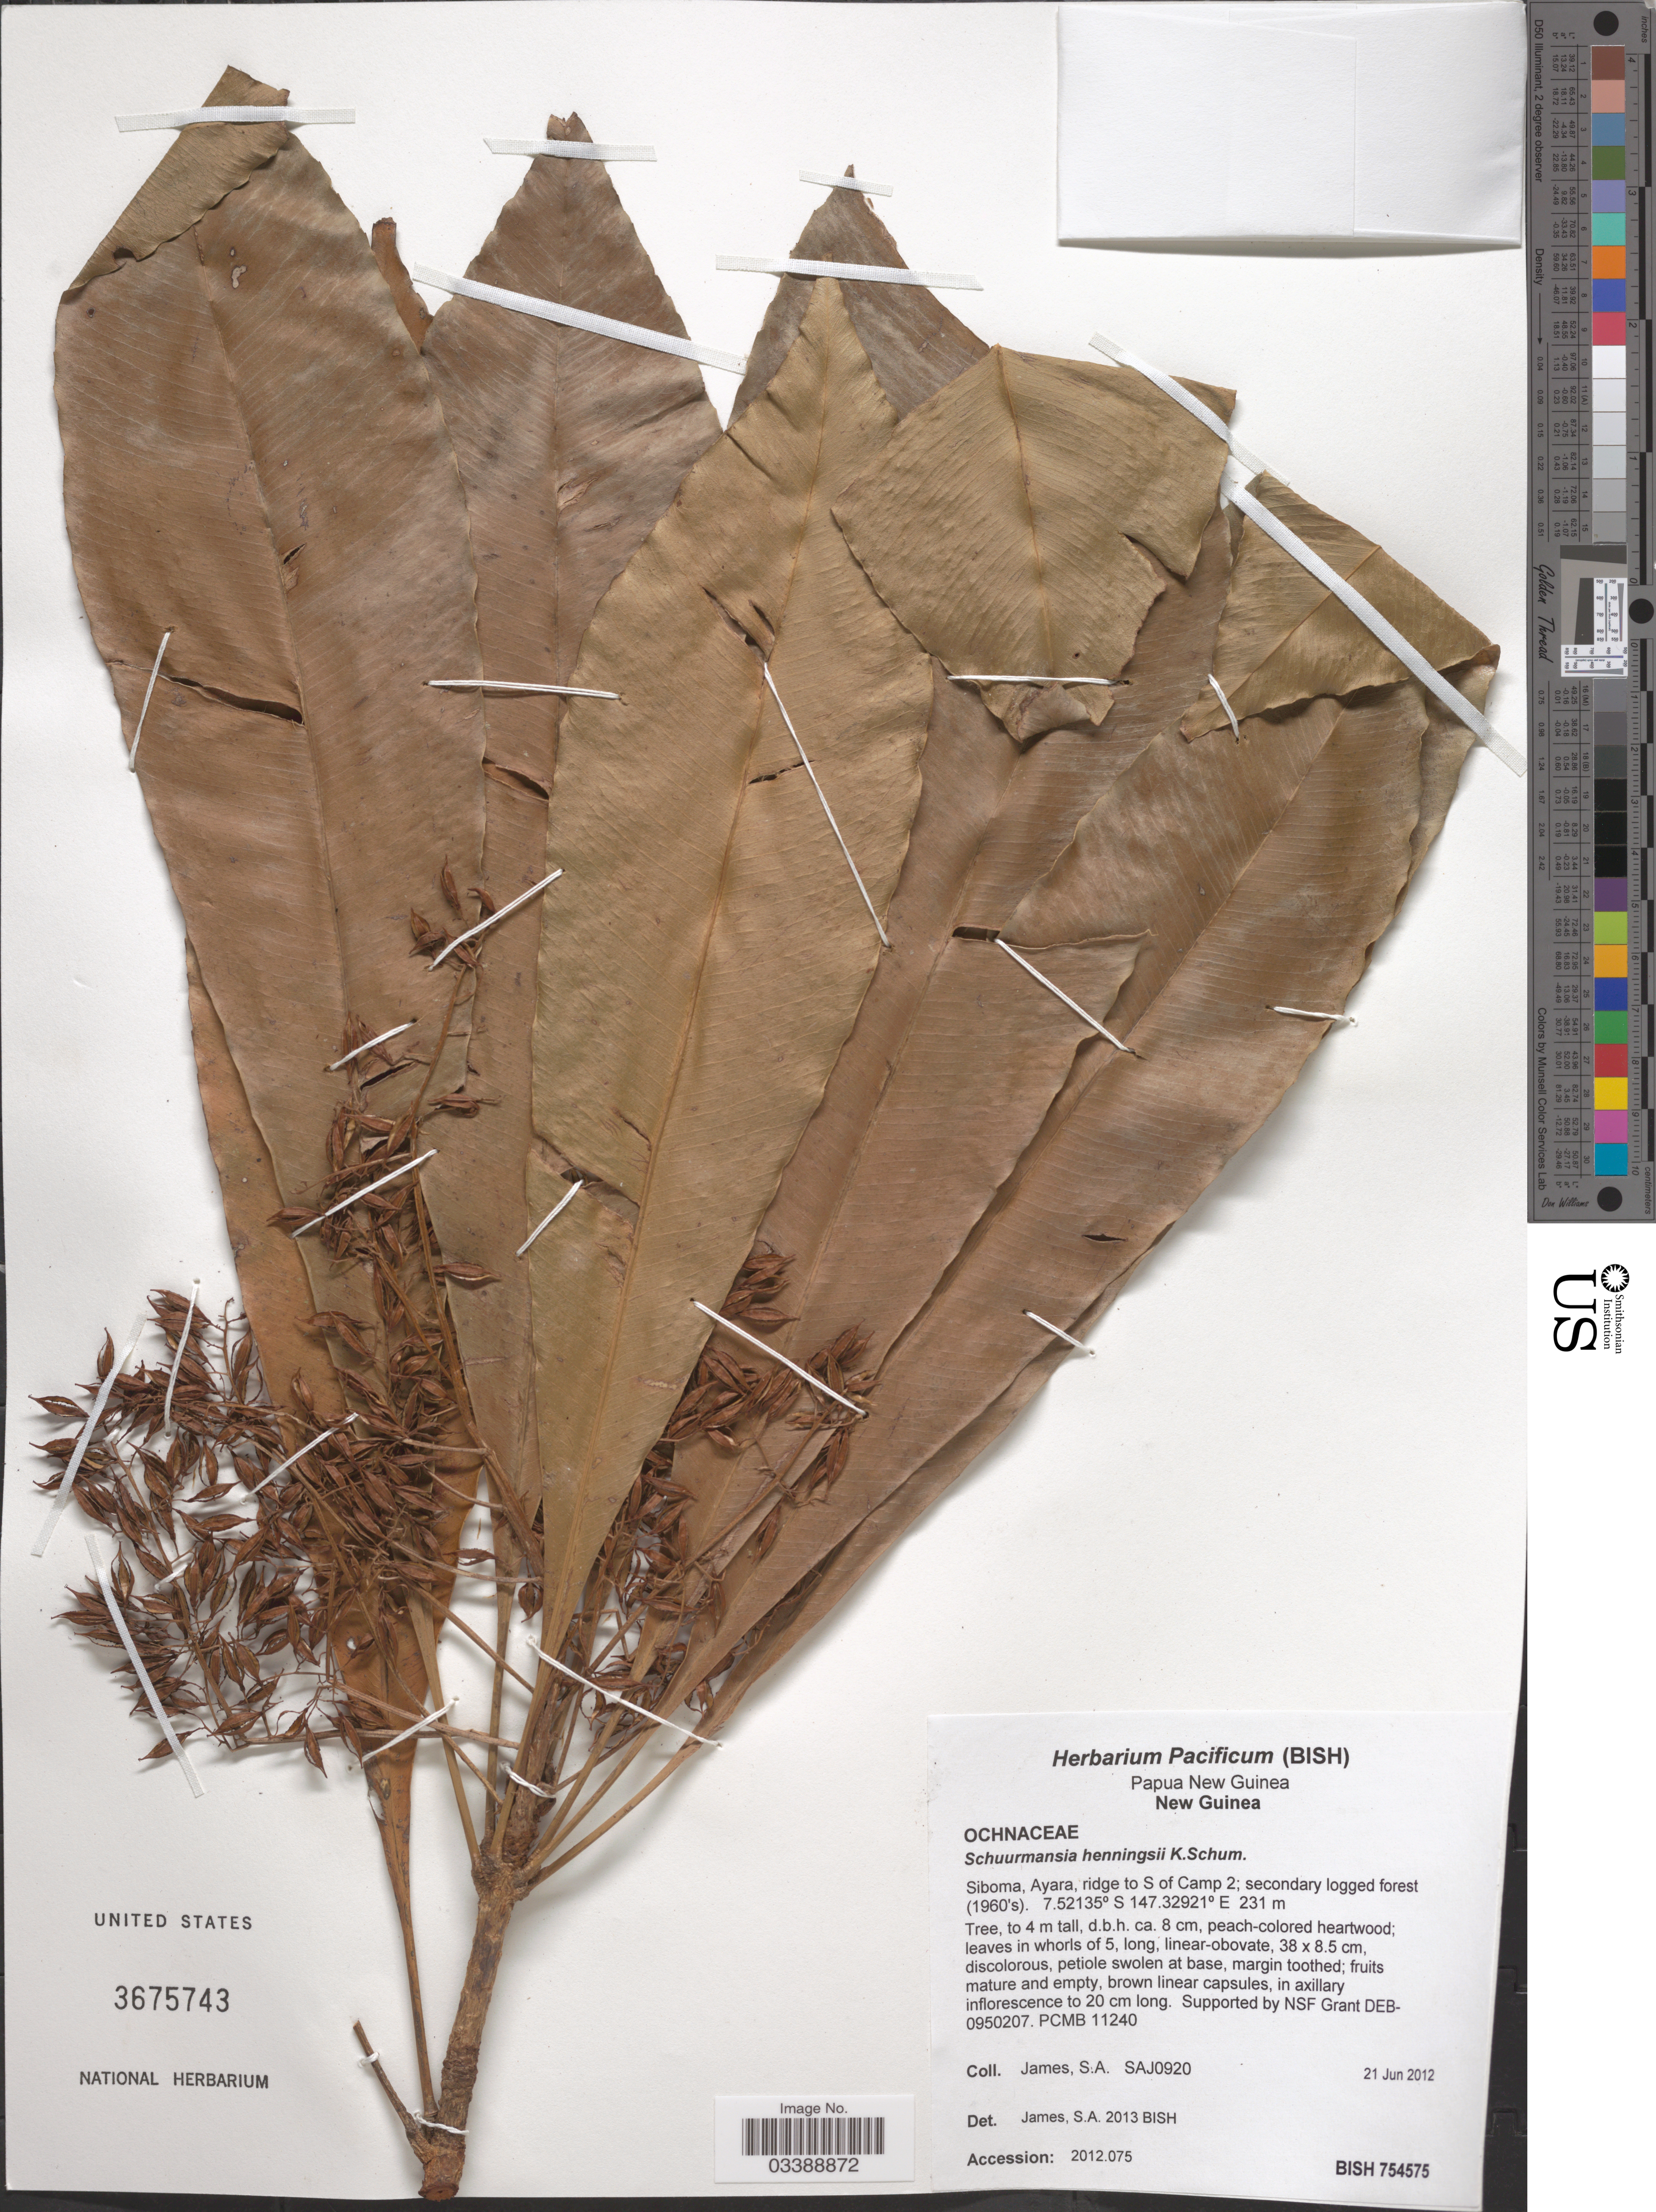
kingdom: Plantae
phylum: Tracheophyta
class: Magnoliopsida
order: Malpighiales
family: Ochnaceae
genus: Schuurmansia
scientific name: Schuurmansia henningsii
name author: K. Schum.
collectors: S. James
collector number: SAJ0920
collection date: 2012-06-21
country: Papua New Guinea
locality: New Guinea. Siboma, Ayara, ridge to S of Camp 2; secondary logged forest.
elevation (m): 231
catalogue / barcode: US 3675743